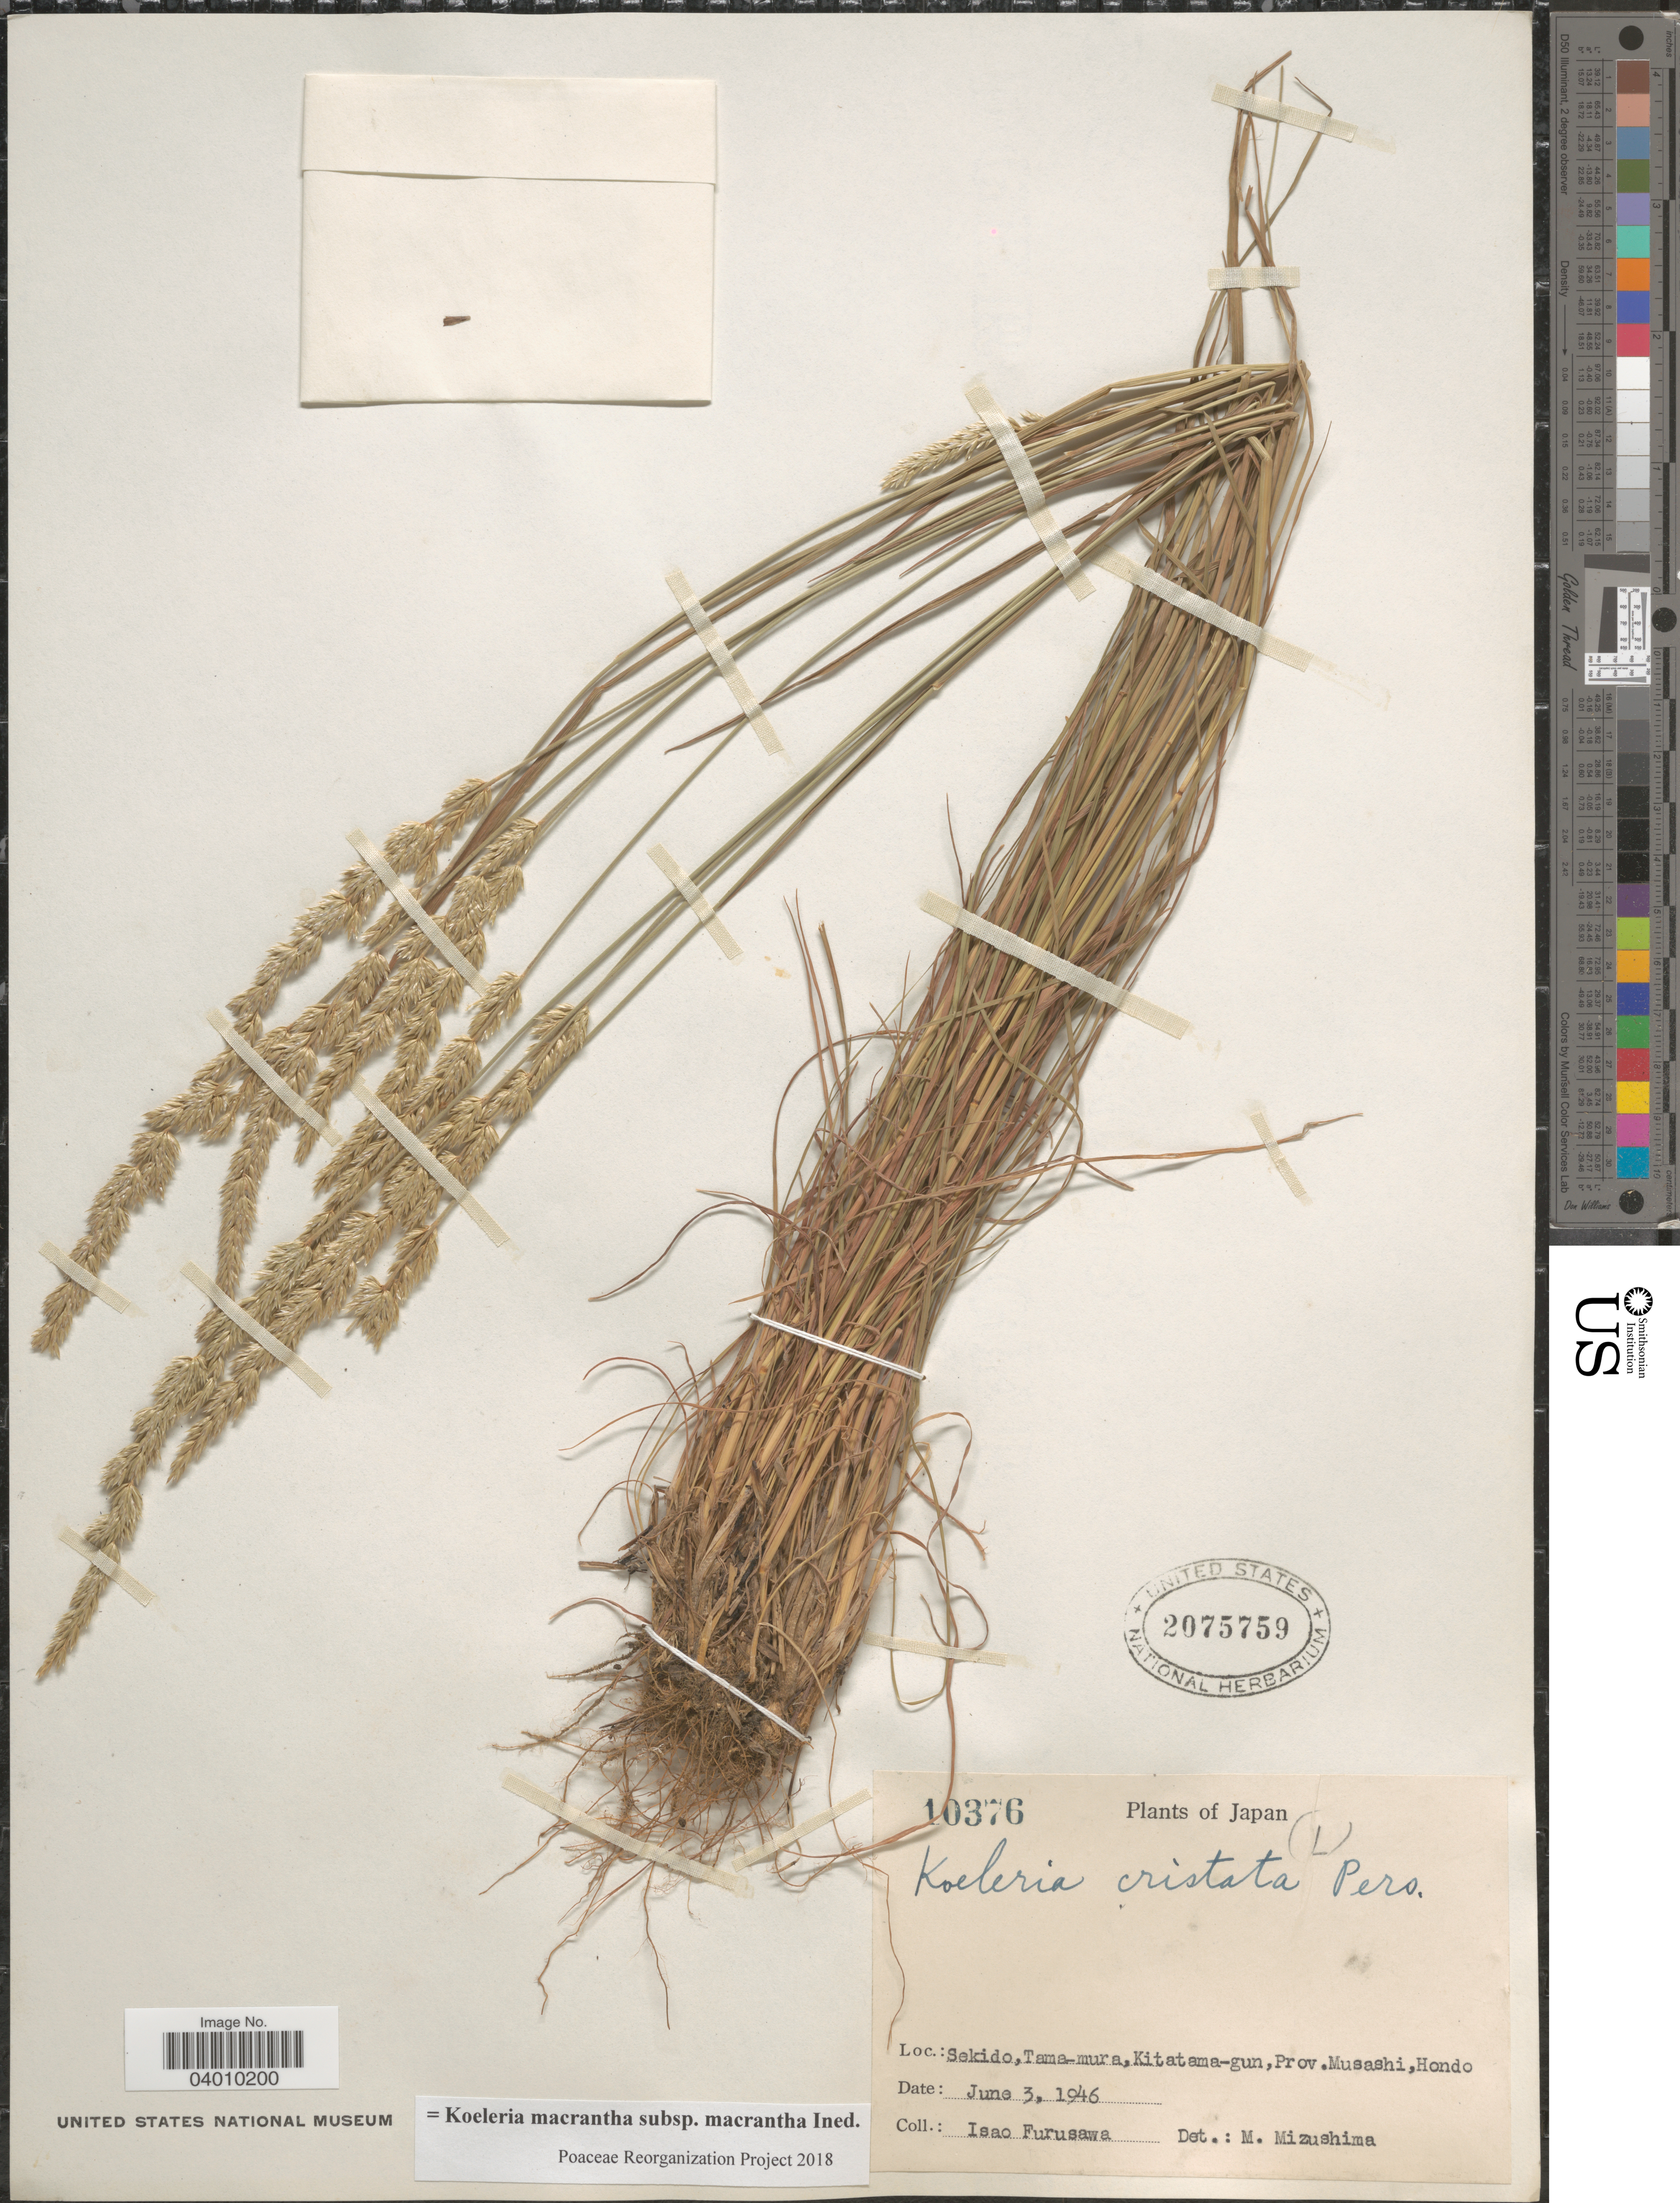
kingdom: Plantae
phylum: Tracheophyta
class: Liliopsida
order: Poales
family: Poaceae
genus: Koeleria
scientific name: Koeleria macrantha subsp. macrantha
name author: (Ledeb.) Schult.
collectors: I. Furusawa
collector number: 10376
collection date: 1946-06-03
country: Japan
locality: Sekido, Tama-mura, Kitatama-gun, Prov. Musashi, Hondo.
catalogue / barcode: US 2075759